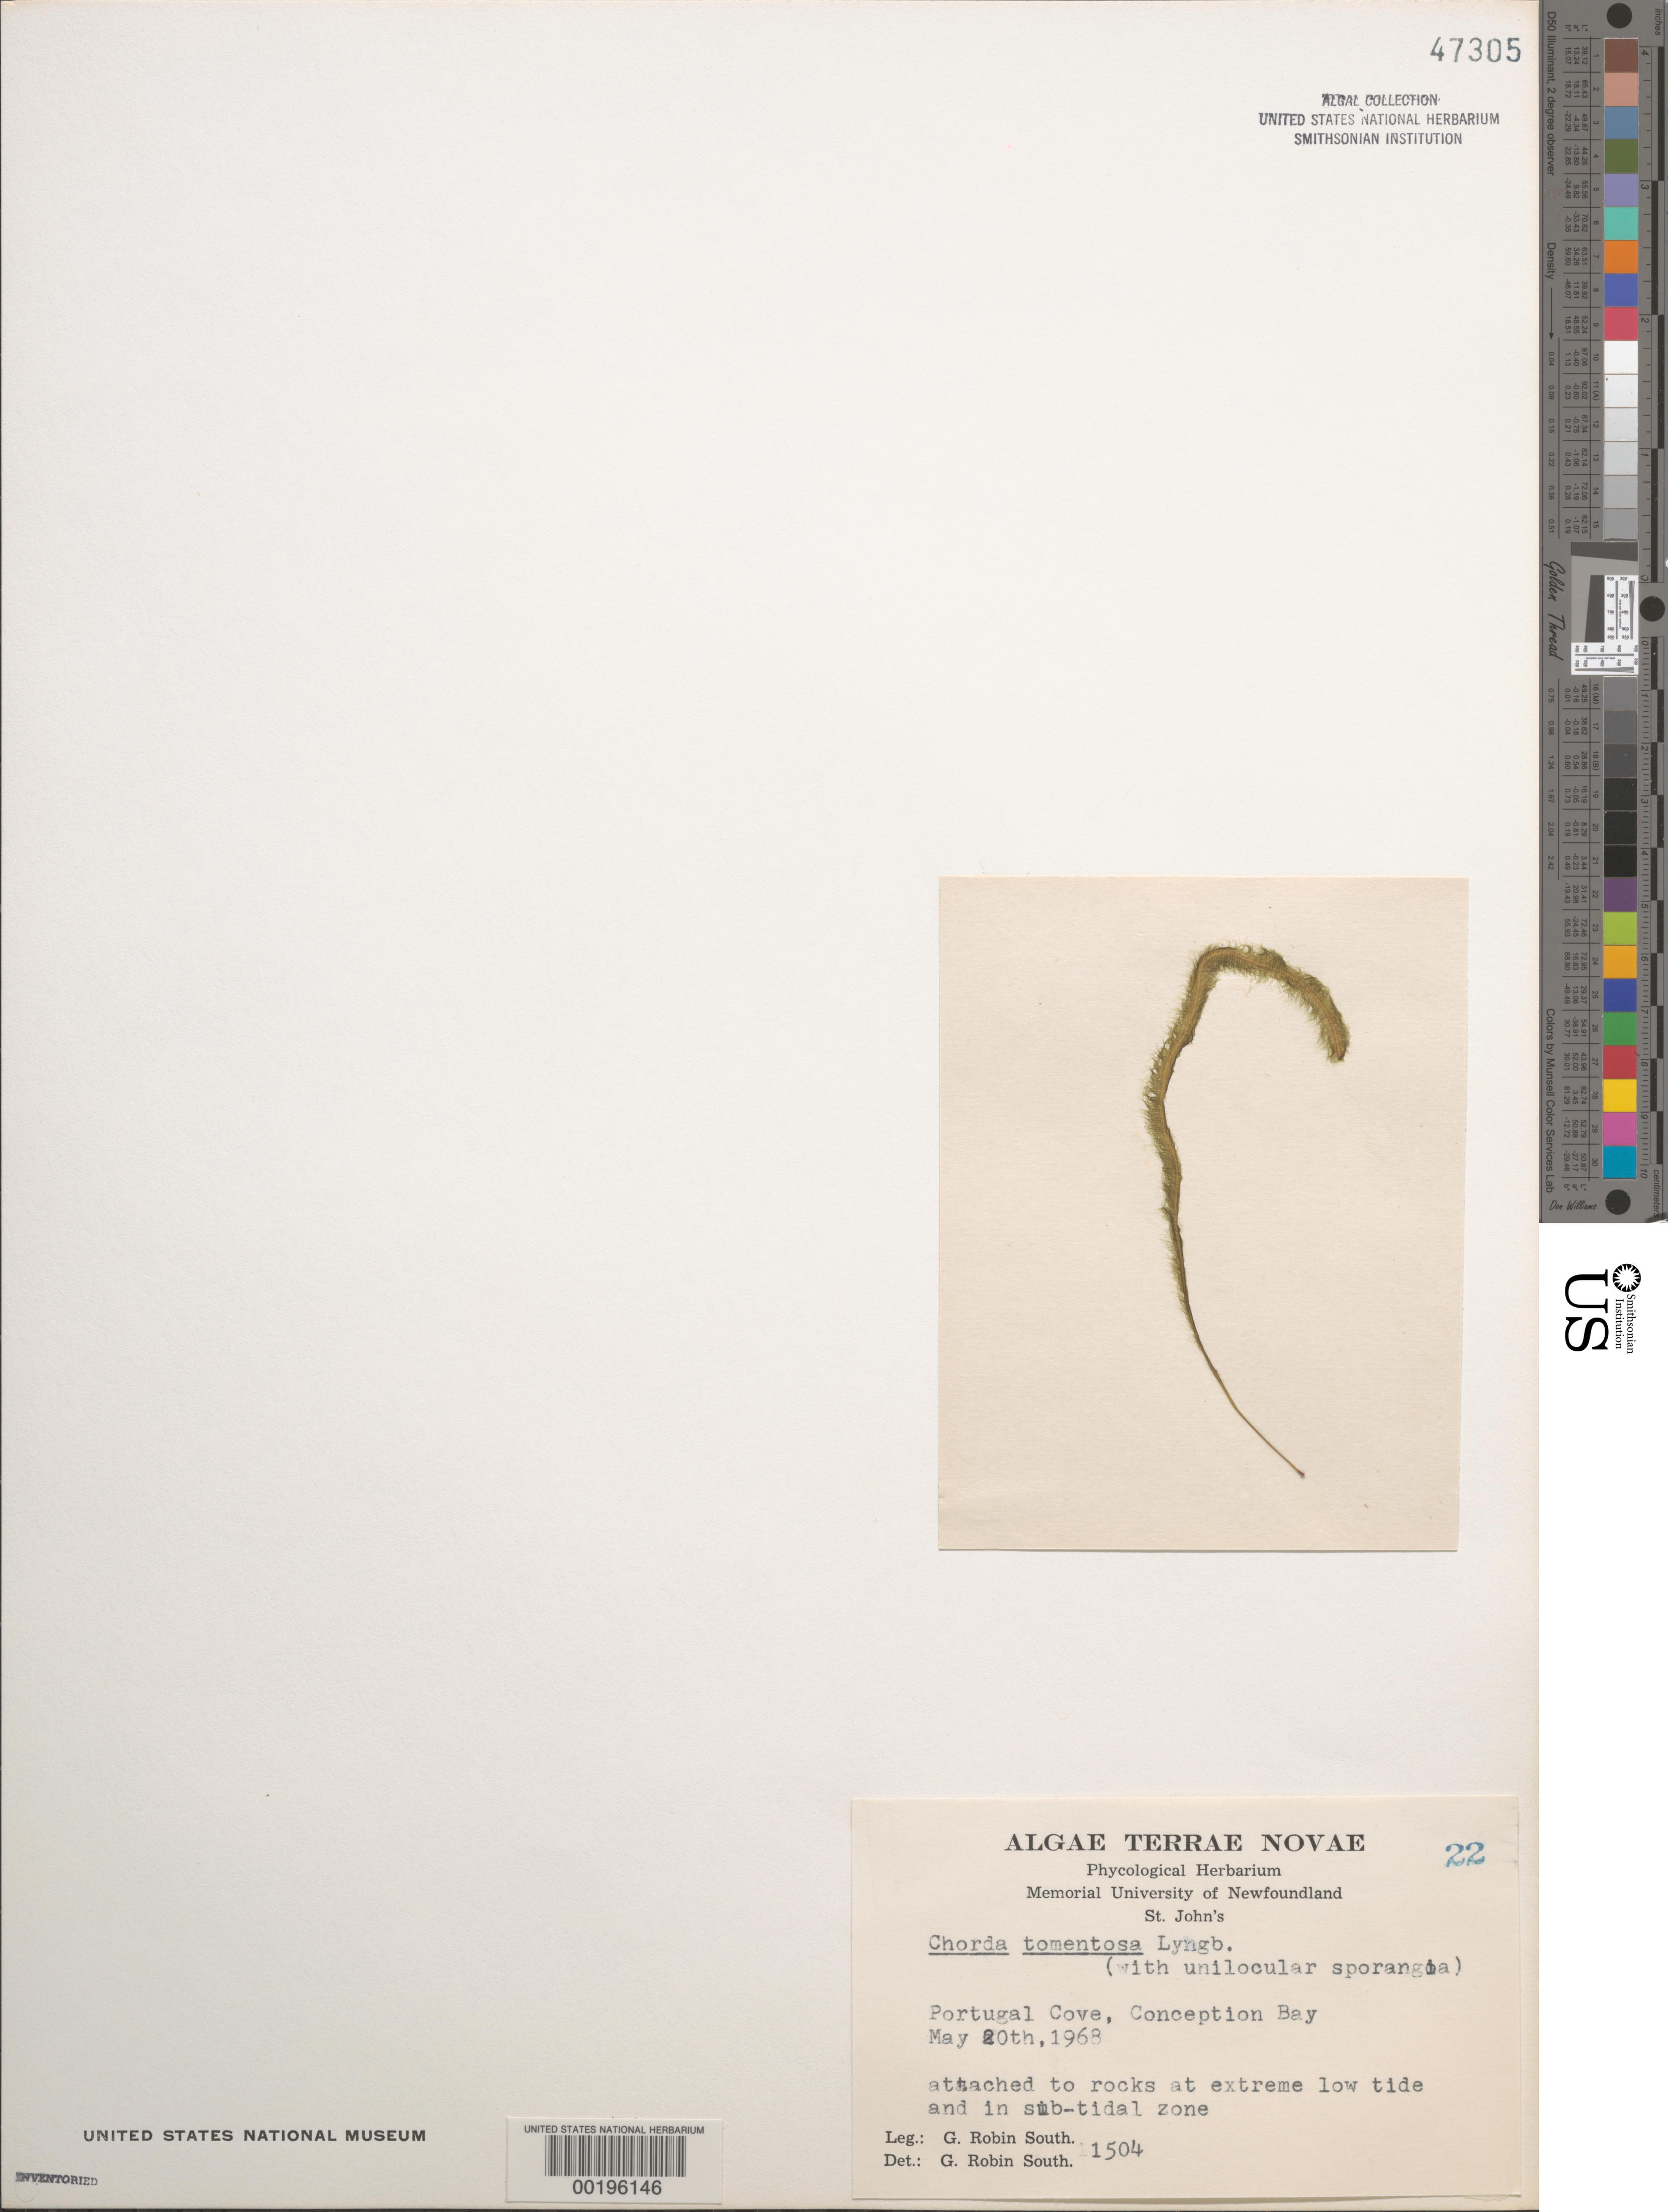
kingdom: Chromista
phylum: Ochrophyta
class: Phaeophyceae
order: Tilopteridales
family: Halosiphonaceae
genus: Halosiphon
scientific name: Halosiphon tomentosus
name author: (Lyngb.) Jaasund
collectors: G. R. South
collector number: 1504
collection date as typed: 20 May 1968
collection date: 1968-05-20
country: Canada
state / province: Newfoundland and Labrador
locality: Portugal Cove, Conception Bay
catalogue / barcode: US 47305